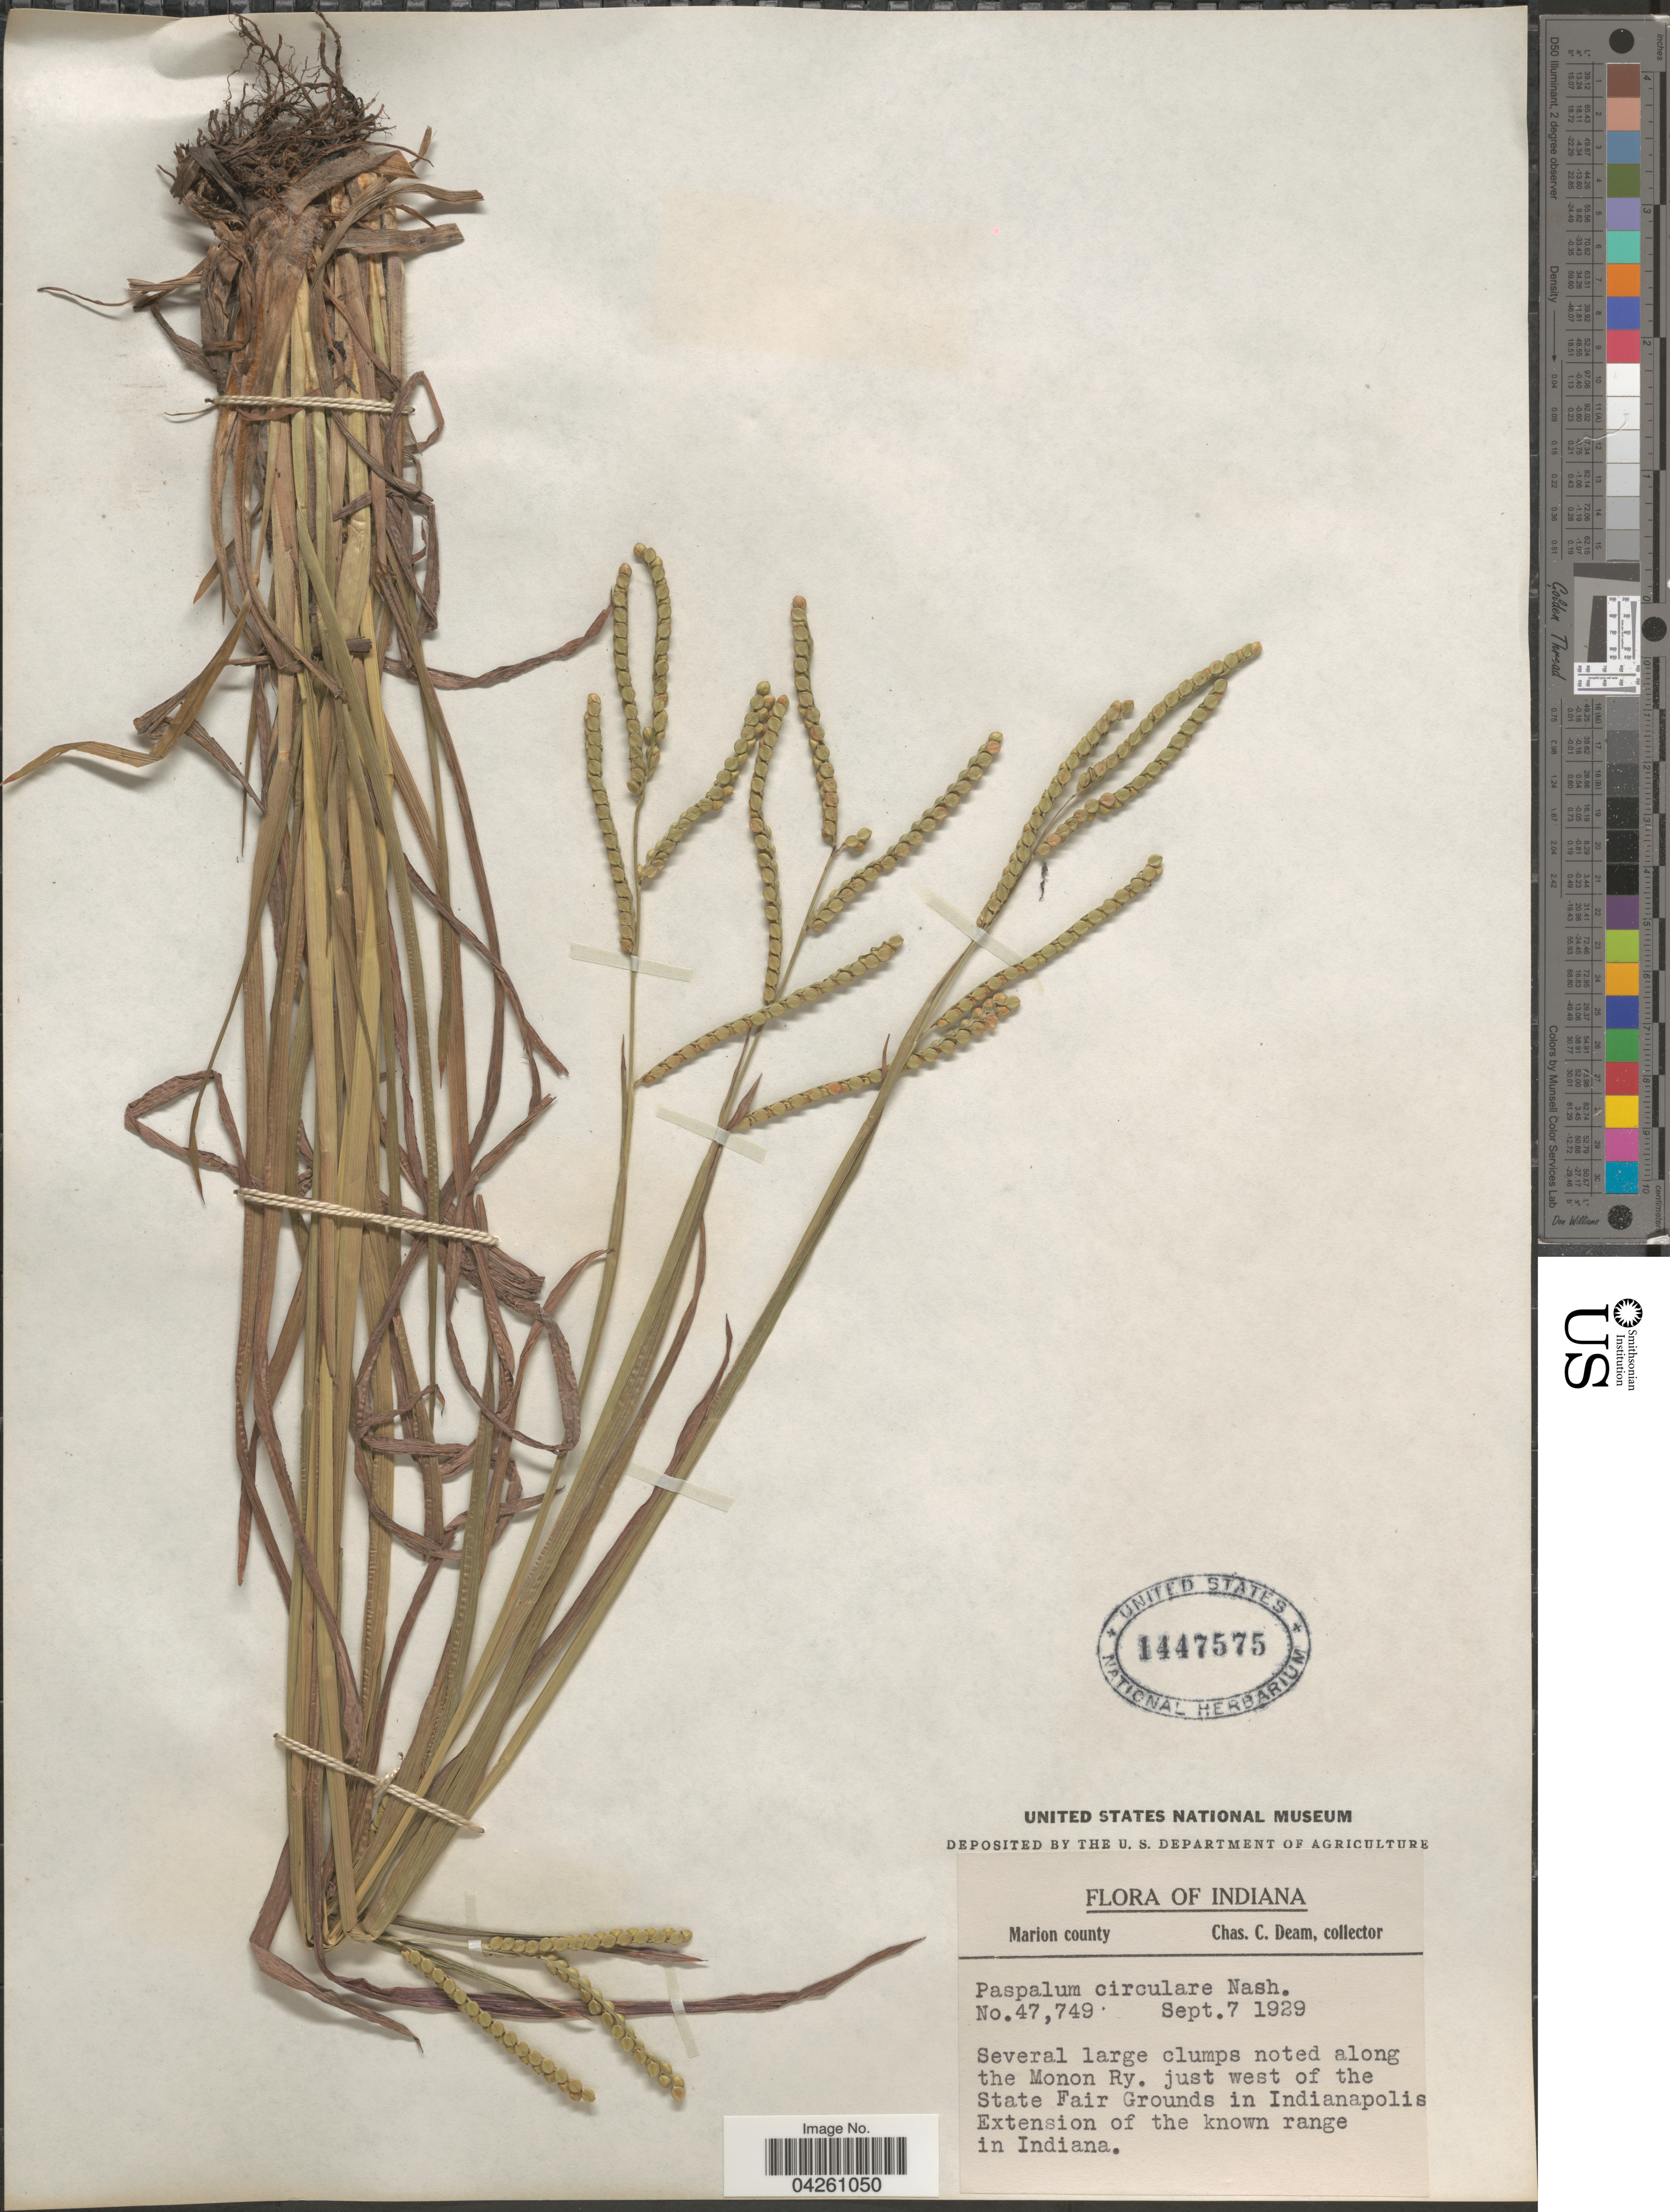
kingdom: Plantae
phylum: Tracheophyta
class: Liliopsida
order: Poales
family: Poaceae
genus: Paspalum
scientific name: Paspalum circulare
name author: Nash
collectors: C. C. Deam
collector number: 47749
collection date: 1929-09-07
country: United States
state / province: Indiana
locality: Marion county. Several large clumps noted along the Monon Ry. just west of the State Fair Grounds in Indianapolis Extension of the known range in Indiana.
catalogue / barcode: US 1447575